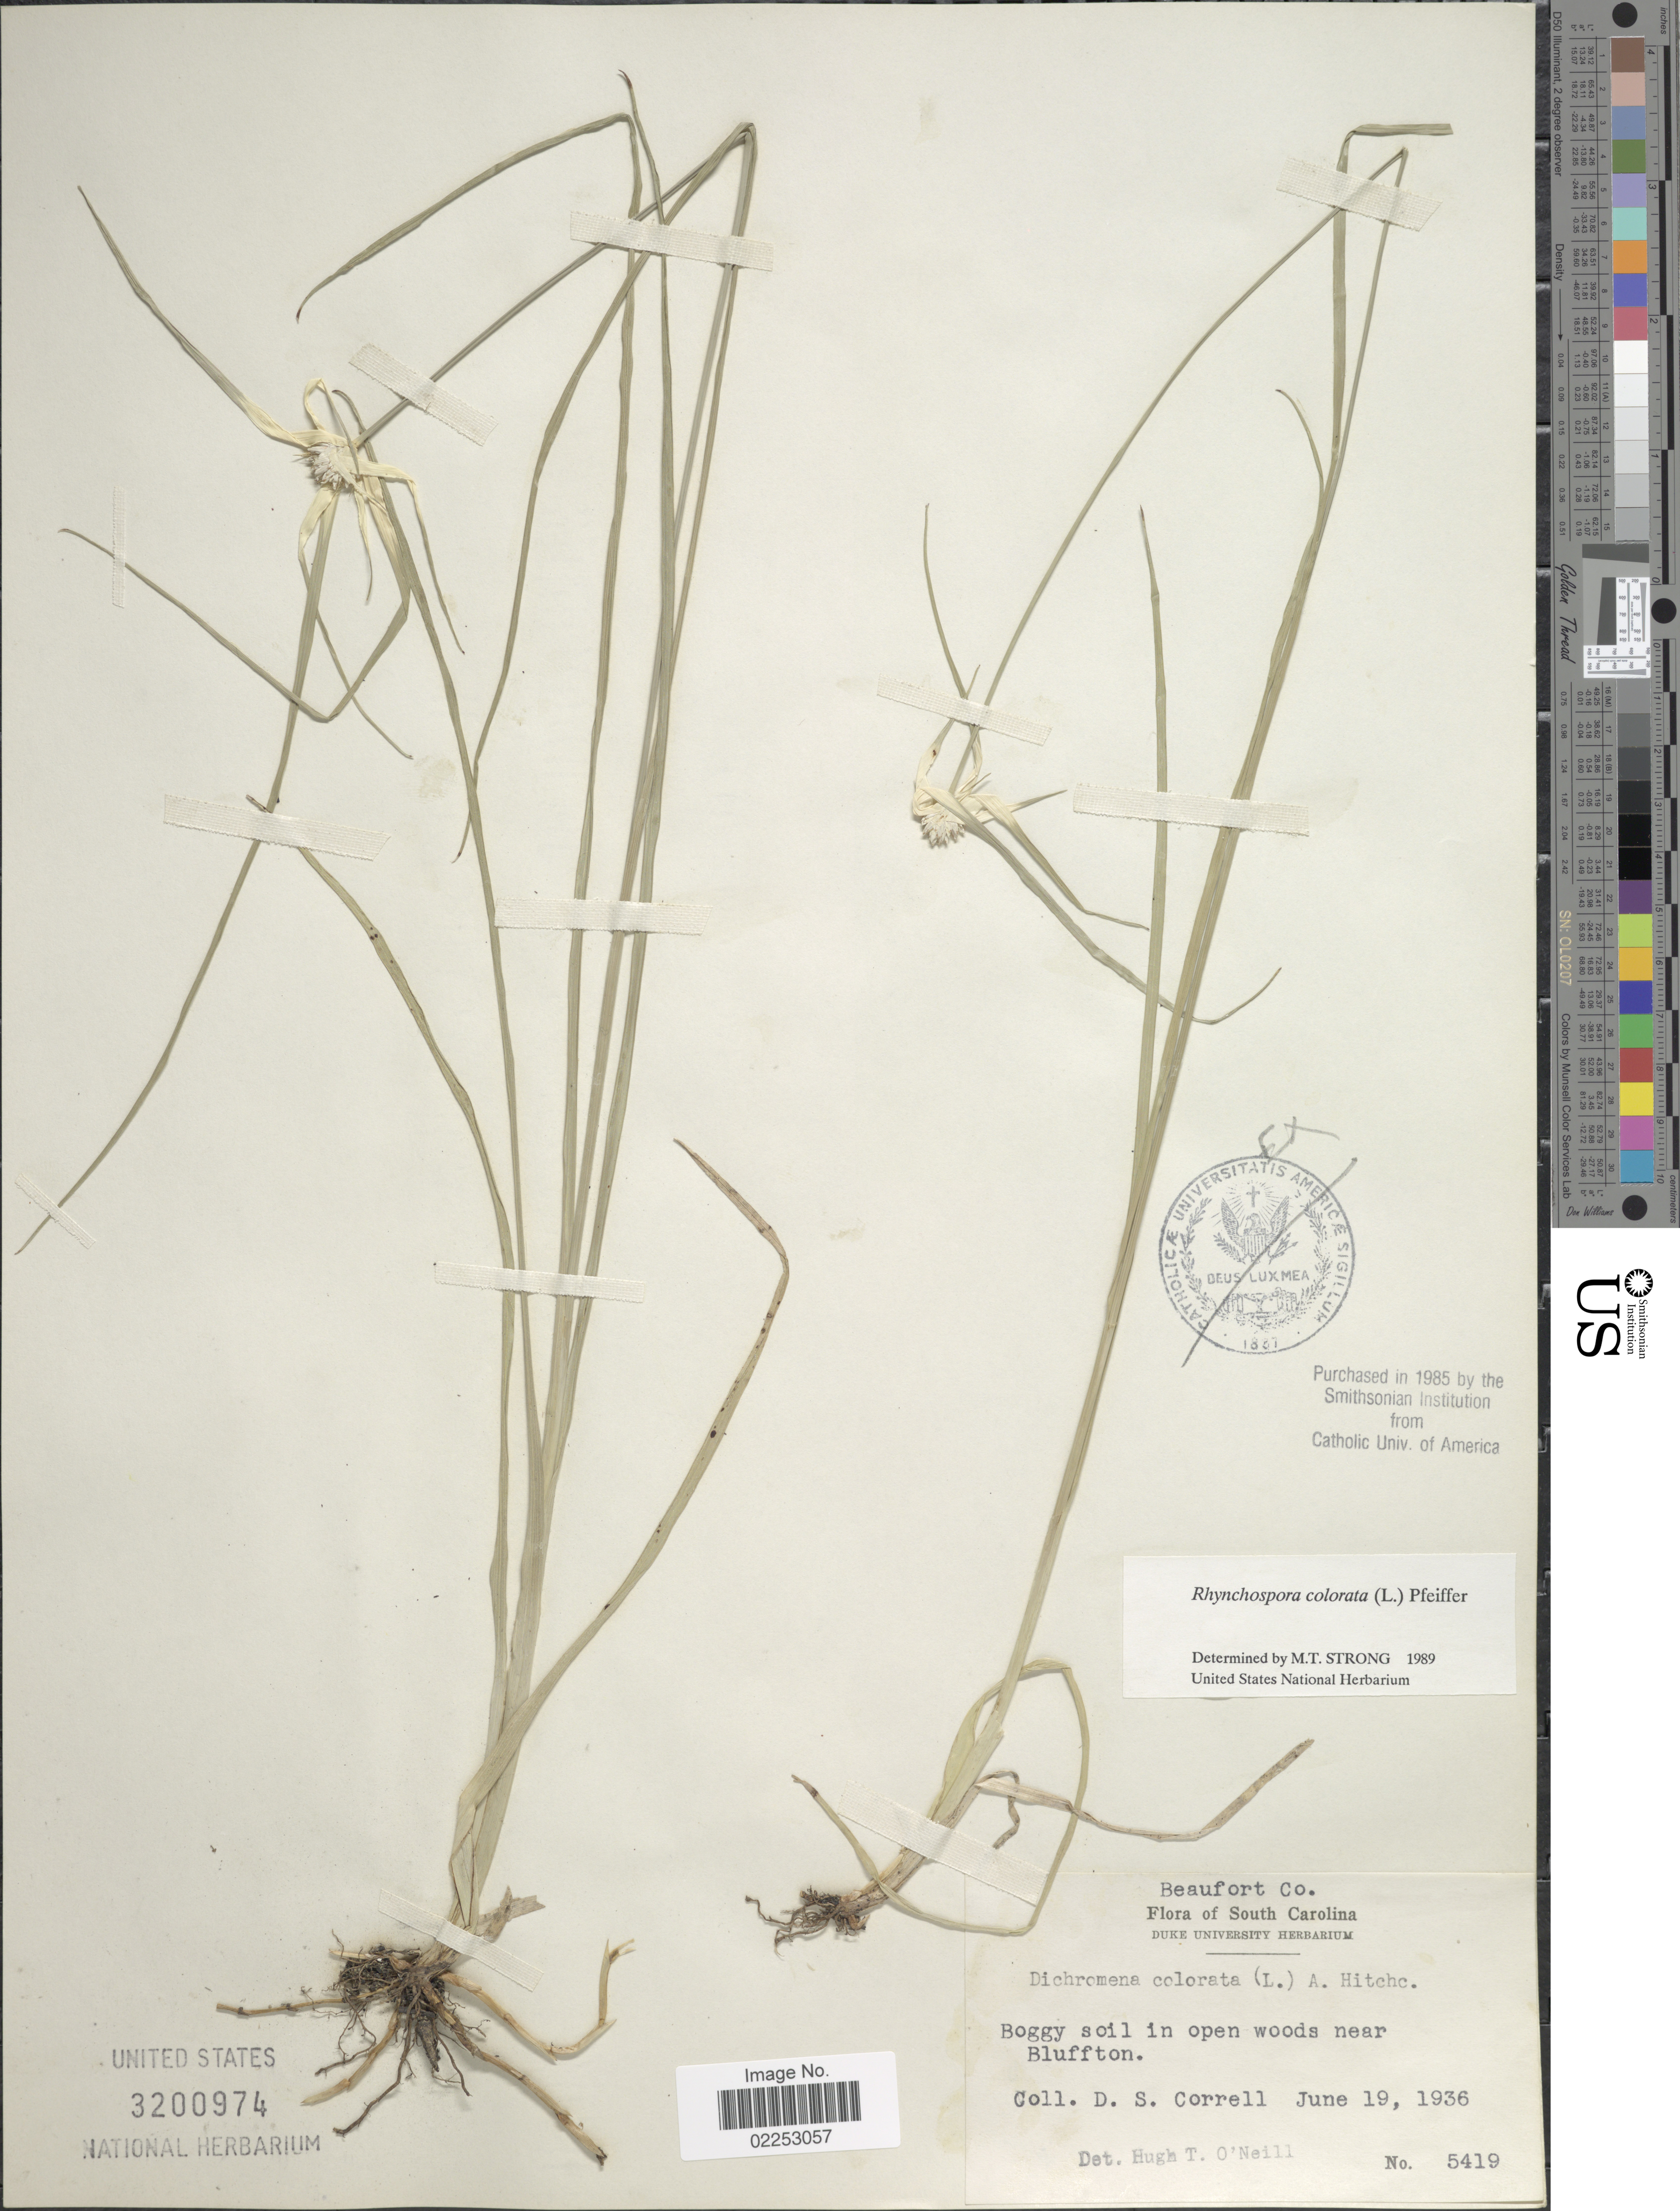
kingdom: Plantae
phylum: Tracheophyta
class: Liliopsida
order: Poales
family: Cyperaceae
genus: Rhynchospora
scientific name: Rhynchospora colorata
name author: (L.) H. Pfeiff.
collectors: D. S. Correll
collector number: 5419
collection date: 1936-06-19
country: United States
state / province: South Carolina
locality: Beaufort Co. near Bluffton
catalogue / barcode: US 3200974